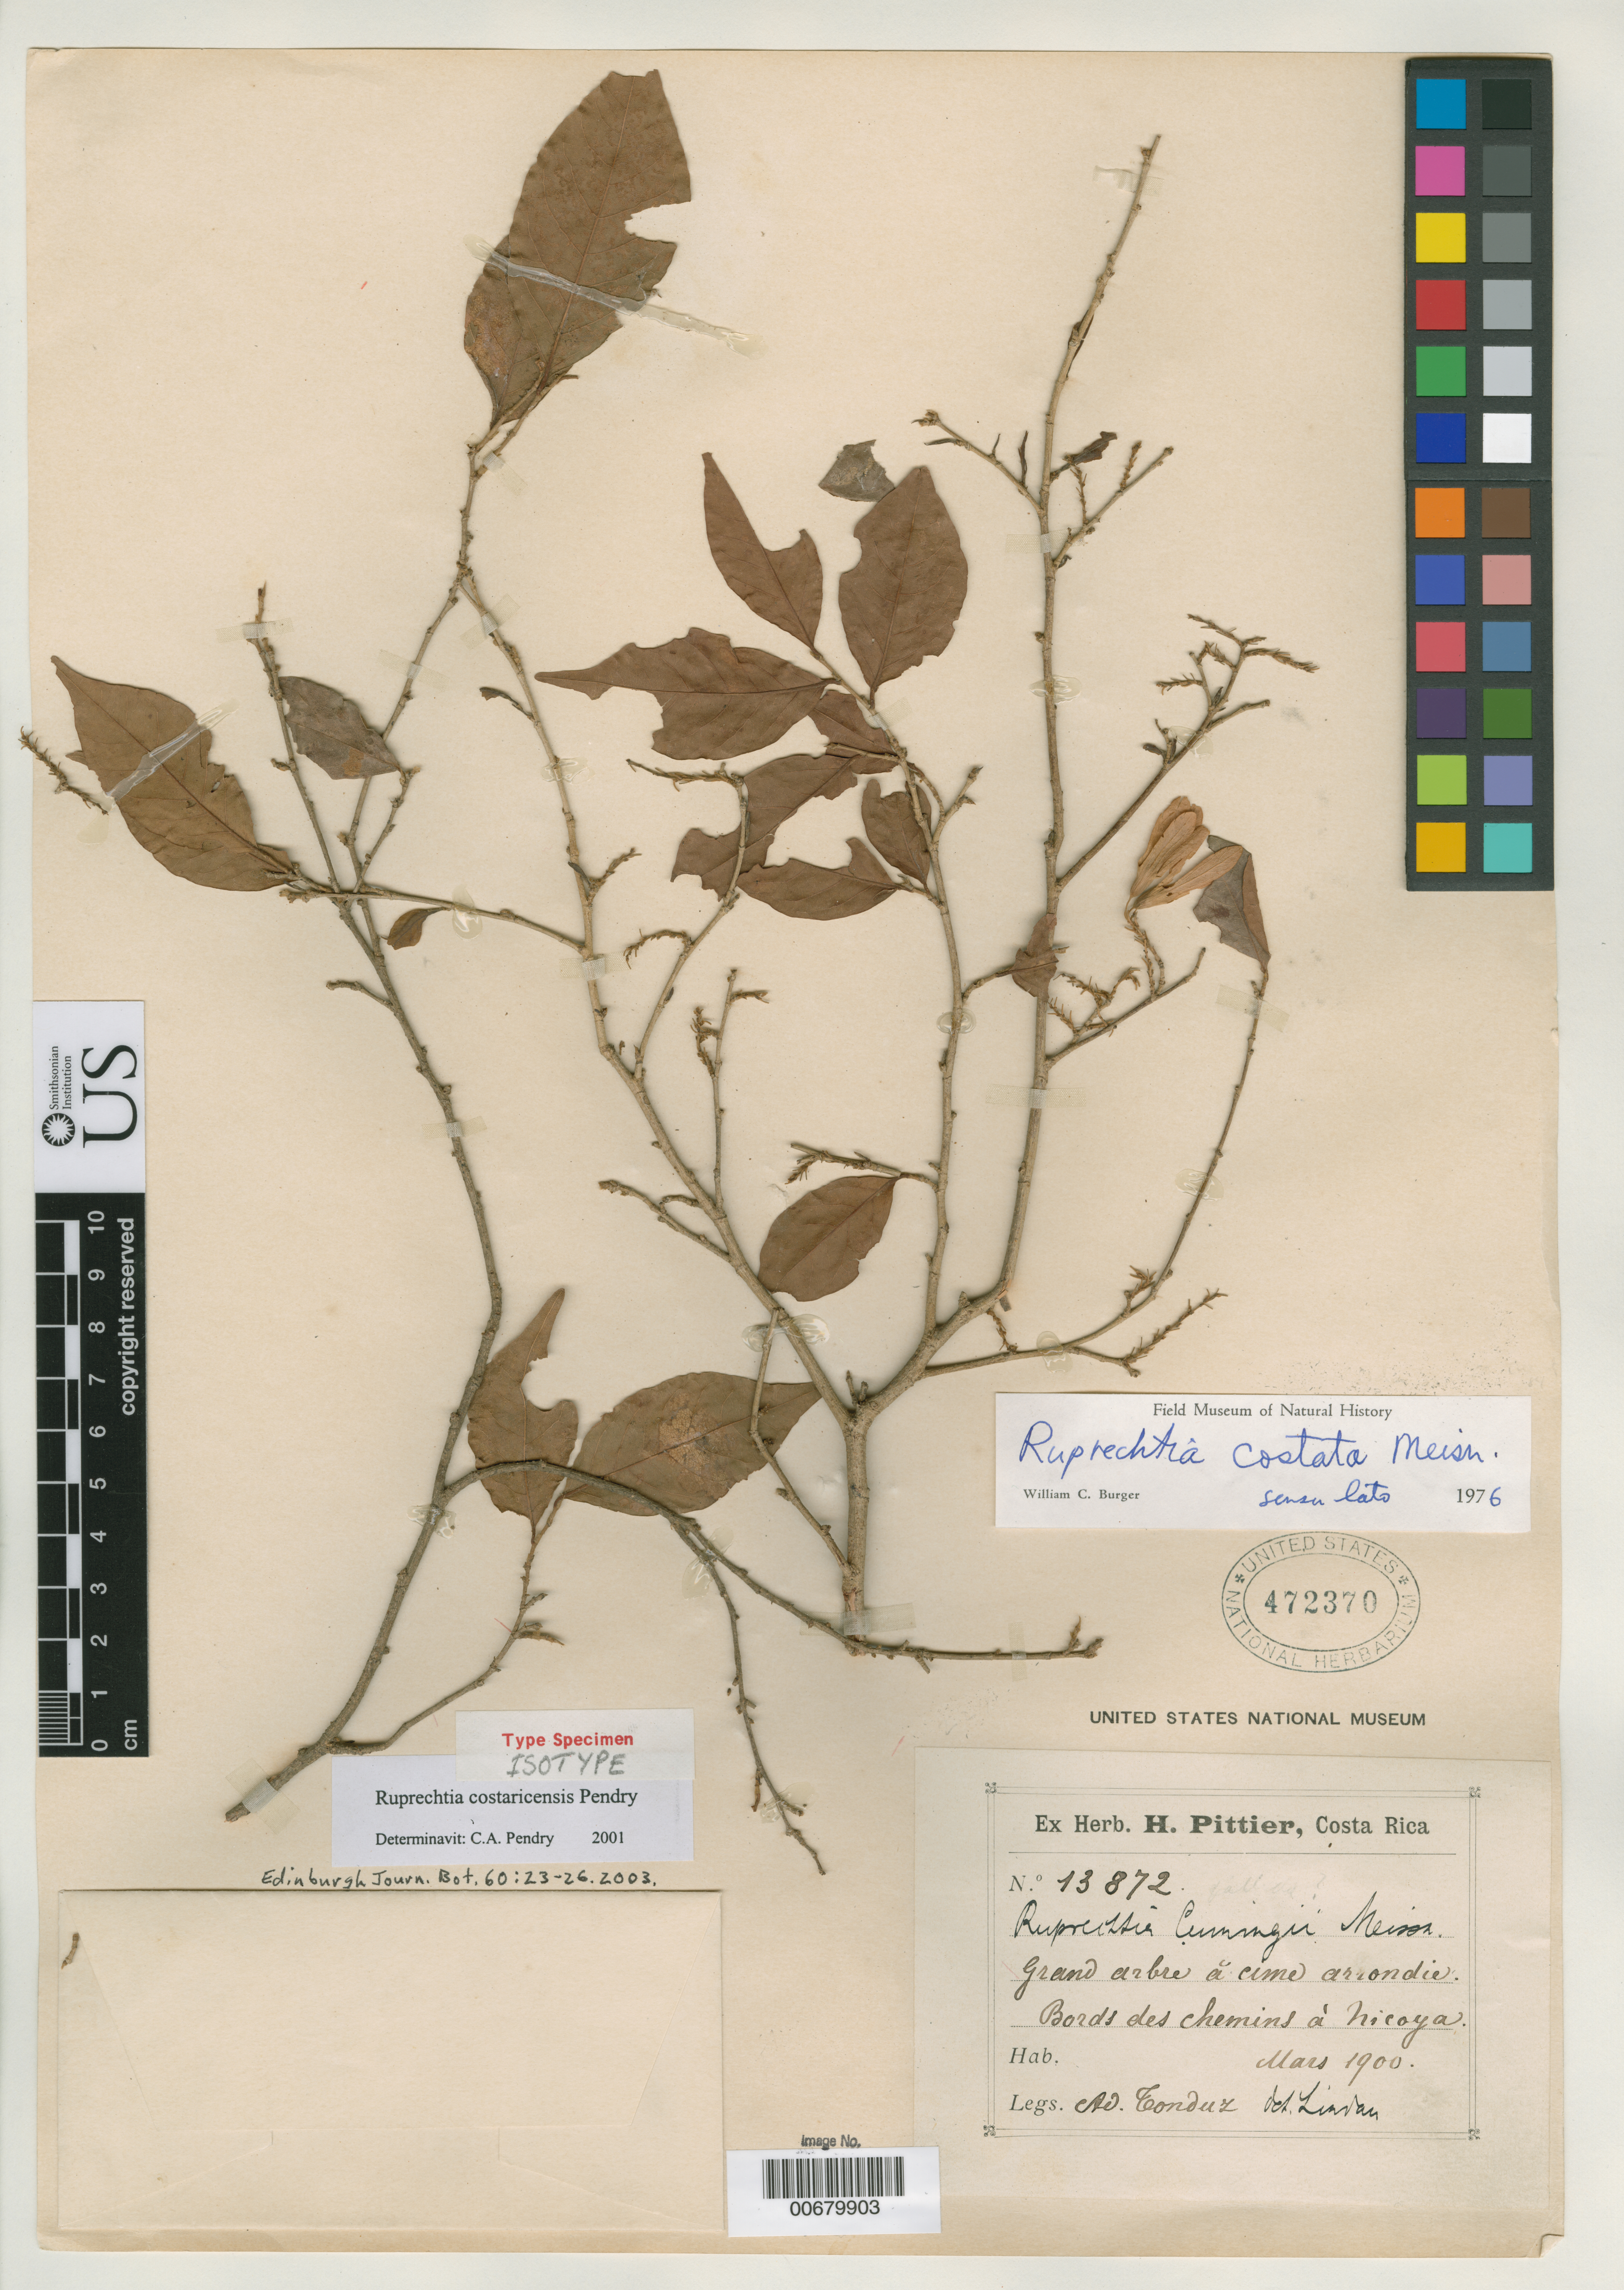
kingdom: Plantae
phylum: Tracheophyta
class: Magnoliopsida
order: Caryophyllales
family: Polygonaceae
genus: Ruprechtia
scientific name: Ruprechtia costaricensis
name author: Pendry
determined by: Pendry, C. A.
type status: Isotype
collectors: A. Tonduz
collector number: Herb. Pittier 13872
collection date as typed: Mar 1900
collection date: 1900-03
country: Costa Rica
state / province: Guanacaste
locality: Bords des chemins à Nicoya.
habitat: Grand arbre à cime arrondie.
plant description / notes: Cited 2004 by Pendry, Syst. Bot. Monogr. 67: 51. Cited there and in protologue as "Tonduz 13872".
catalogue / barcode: US 472370